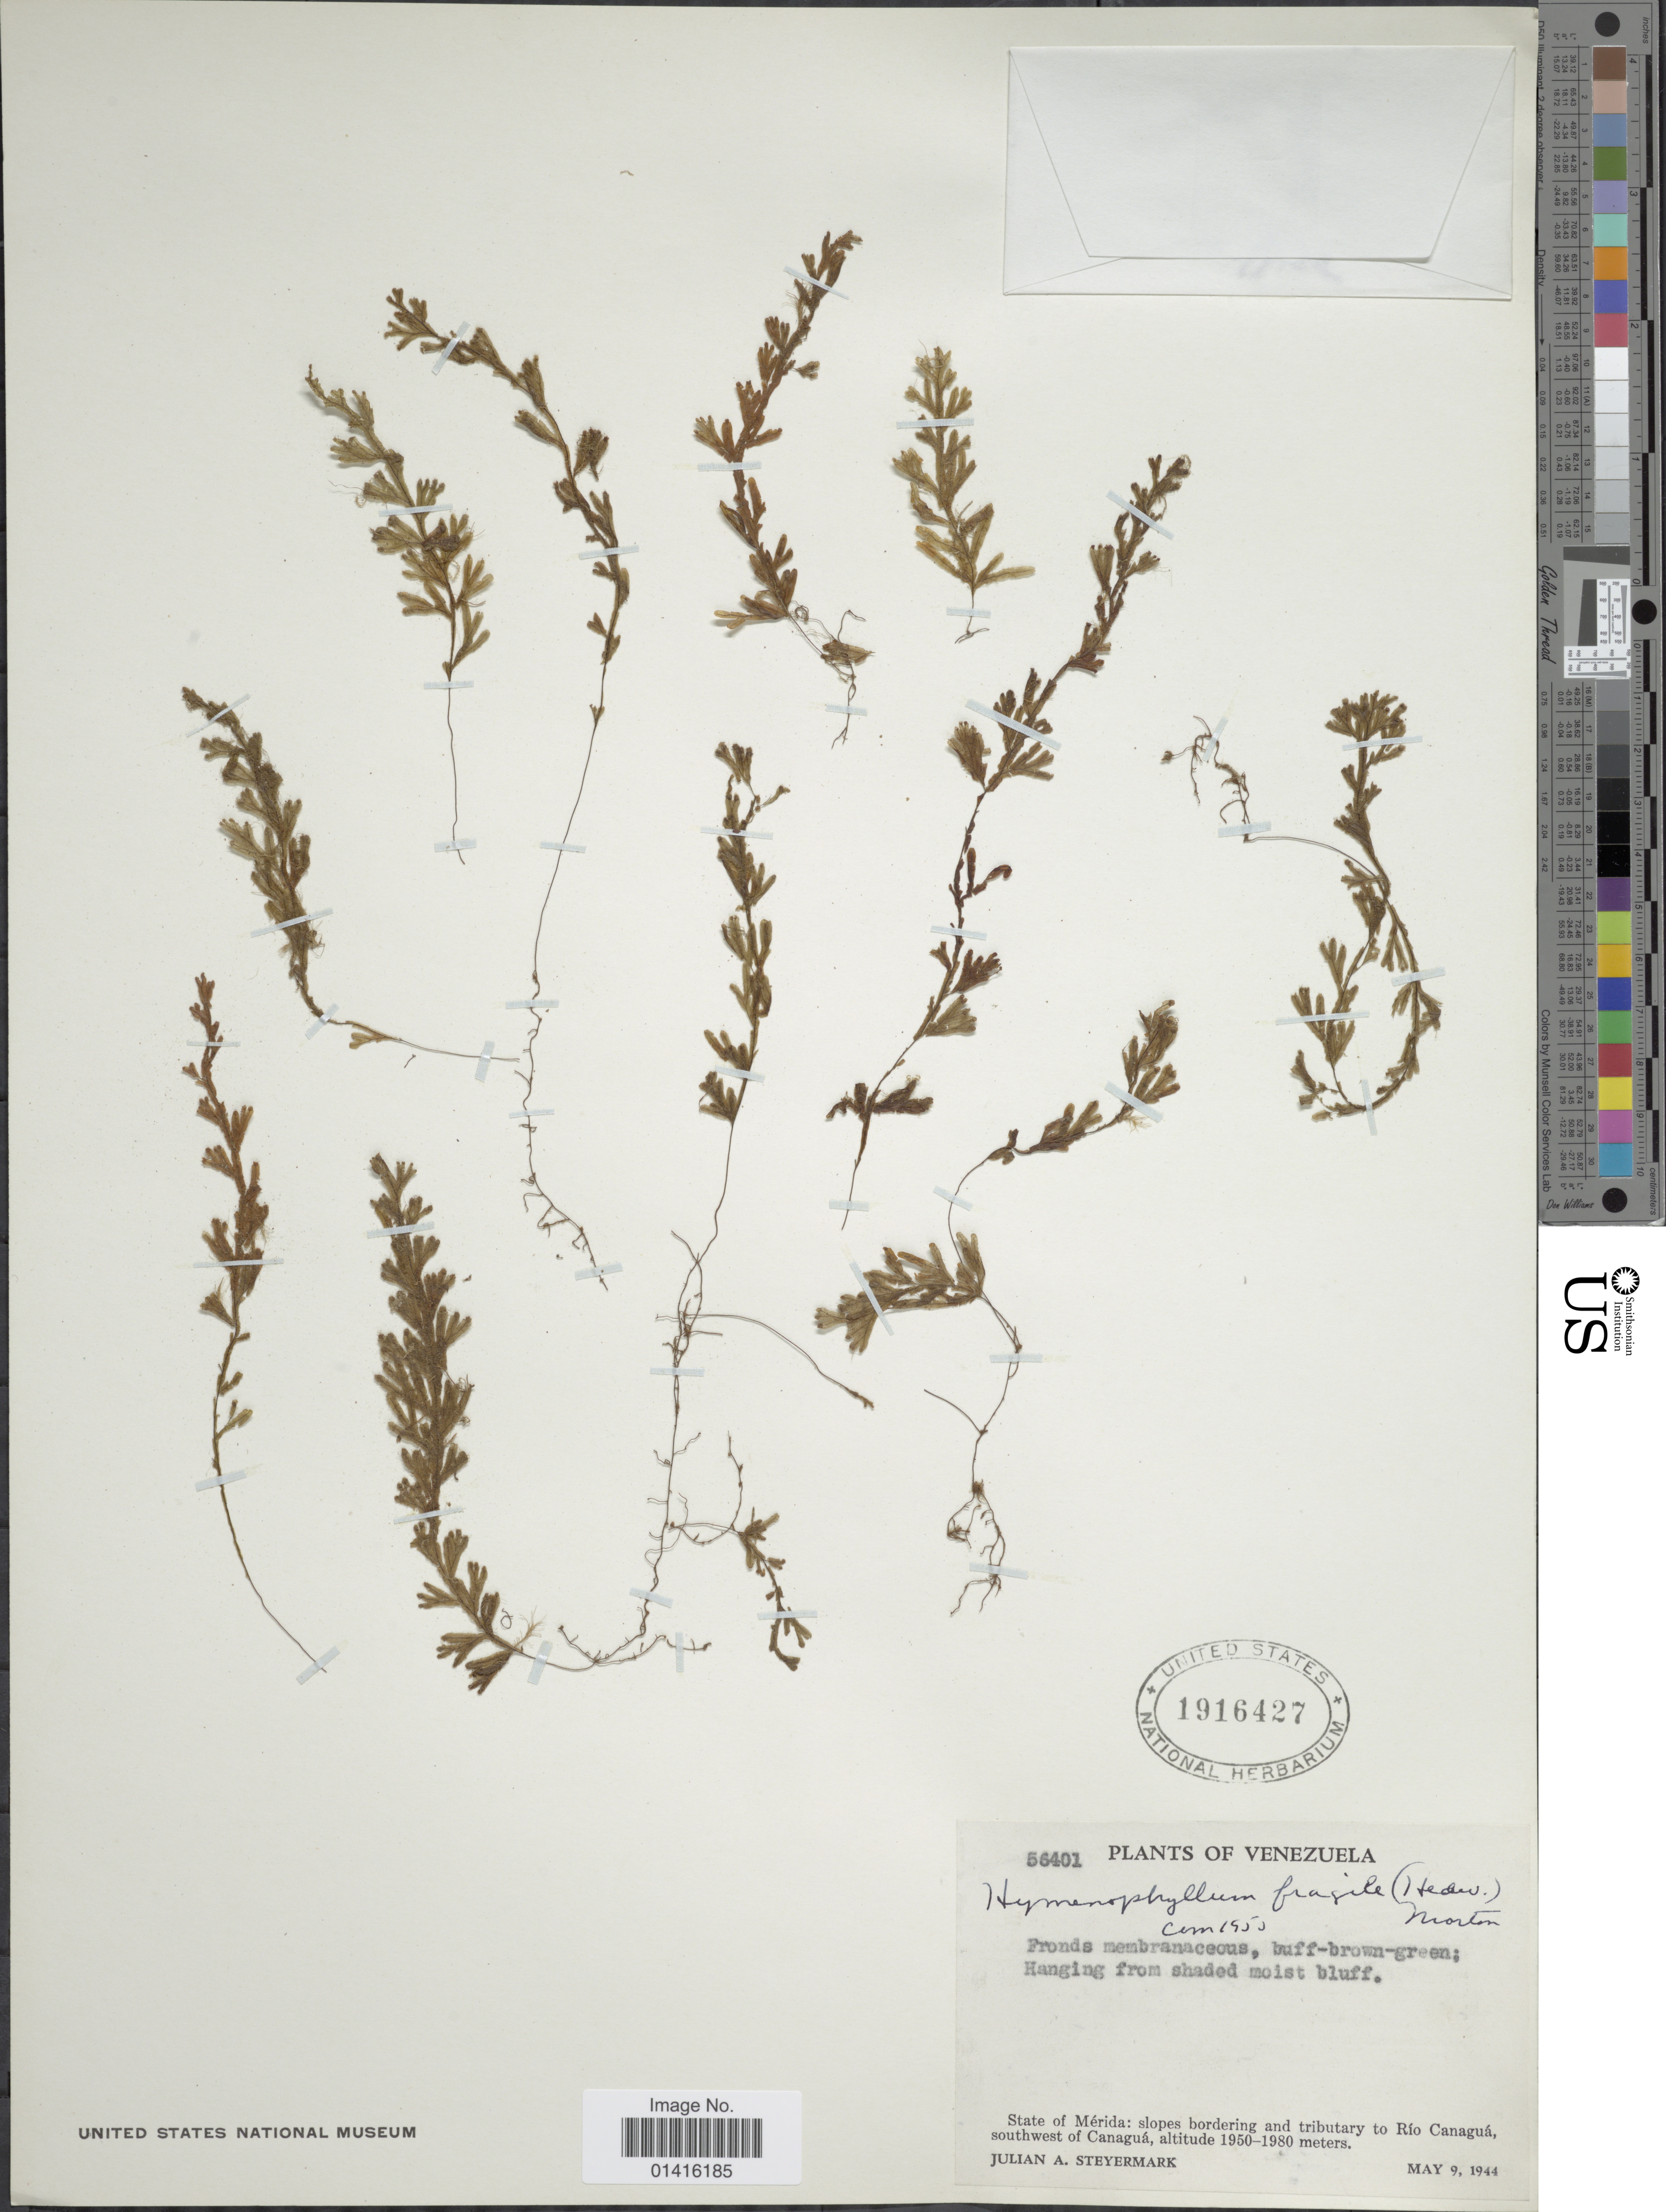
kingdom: Plantae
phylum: Tracheophyta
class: Polypodiopsida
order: Hymenophyllales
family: Hymenophyllaceae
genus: Hymenophyllum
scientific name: Hymenophyllum fragile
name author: (Hedw.) C.V. Morton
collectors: J. Steyermark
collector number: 56401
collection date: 1944-05-09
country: Venezuela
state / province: Mérida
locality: Slopes bordering and trbutary to Río Canaguá, southwest of Canaguá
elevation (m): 1950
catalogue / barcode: US 1916427